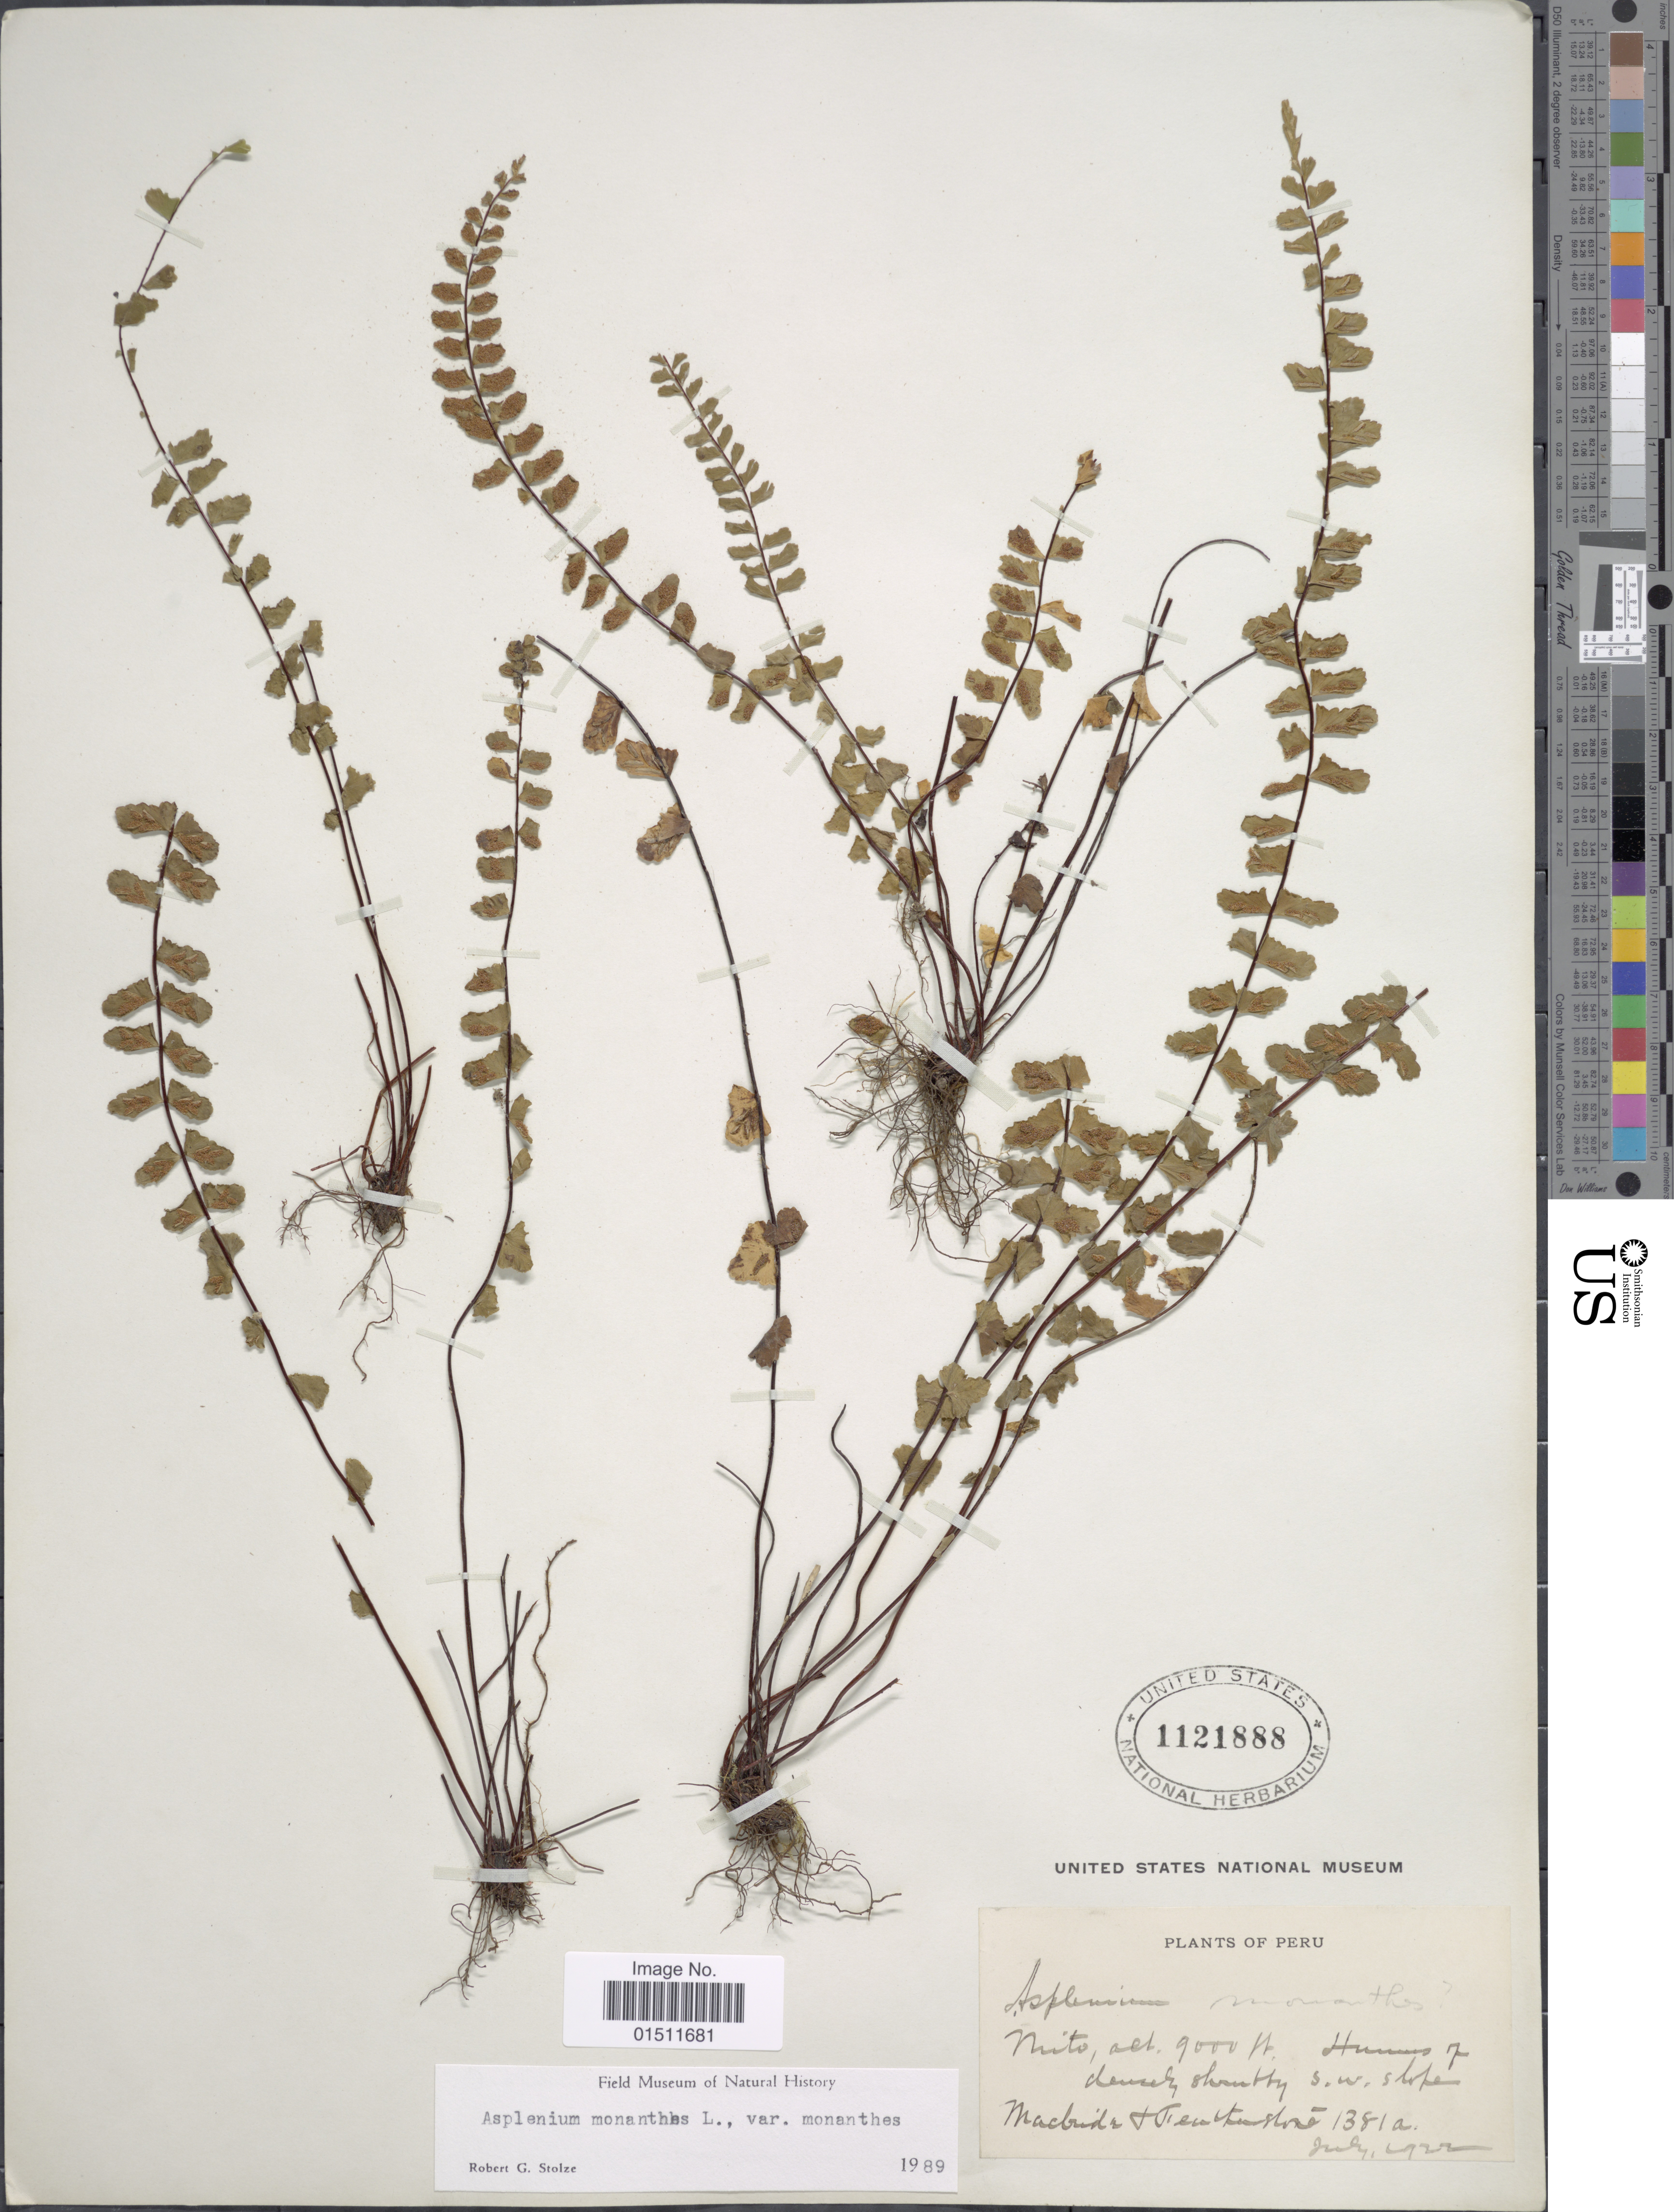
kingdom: Plantae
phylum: Tracheophyta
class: Polypodiopsida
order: Polypodiales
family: Aspleniaceae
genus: Asplenium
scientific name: Asplenium monanthes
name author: L.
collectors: Macbride, -- & -. Featherstone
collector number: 1381a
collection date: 1922-07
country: Peru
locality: Mito, humus of densely shrubby s.w. slope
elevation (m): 2743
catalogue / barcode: US 1121888